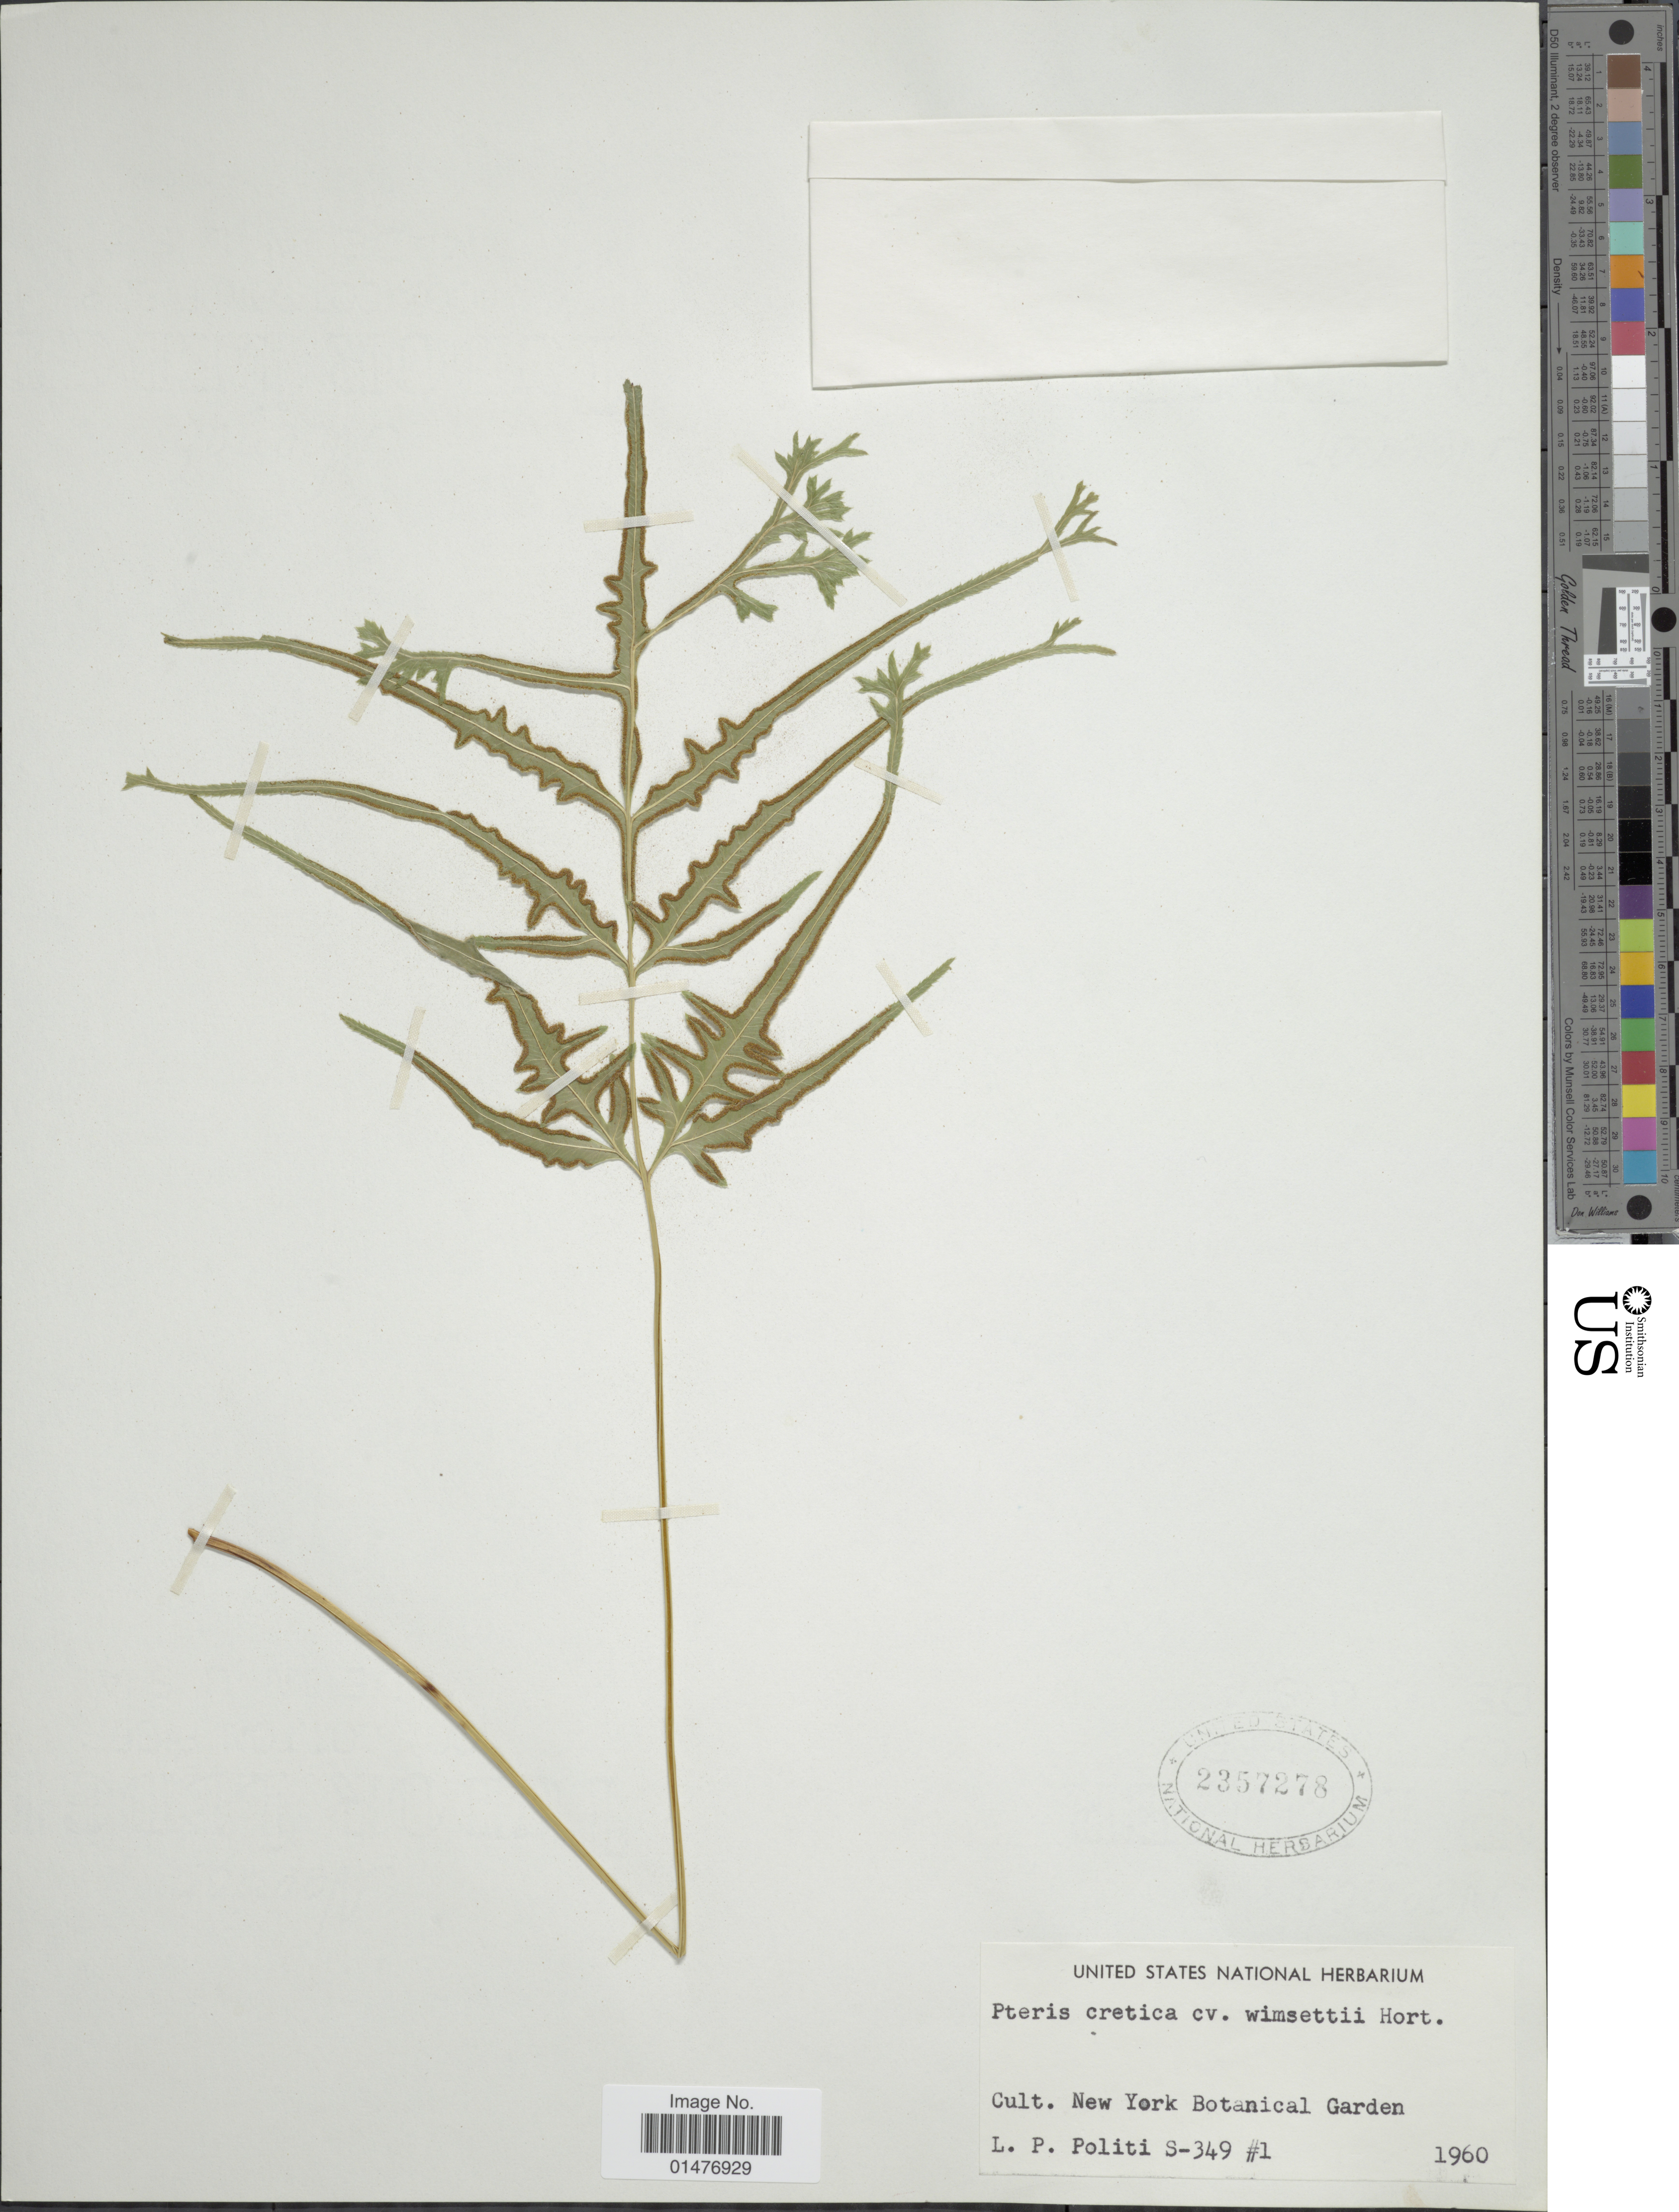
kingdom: Plantae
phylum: Tracheophyta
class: Polypodiopsida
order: Polypodiales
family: Pteridaceae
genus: Pteris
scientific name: Pteris cretica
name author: L.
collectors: L. Politi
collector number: S-349/1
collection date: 1960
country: United States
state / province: New York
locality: New York Botanical Garden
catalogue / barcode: US 2357278